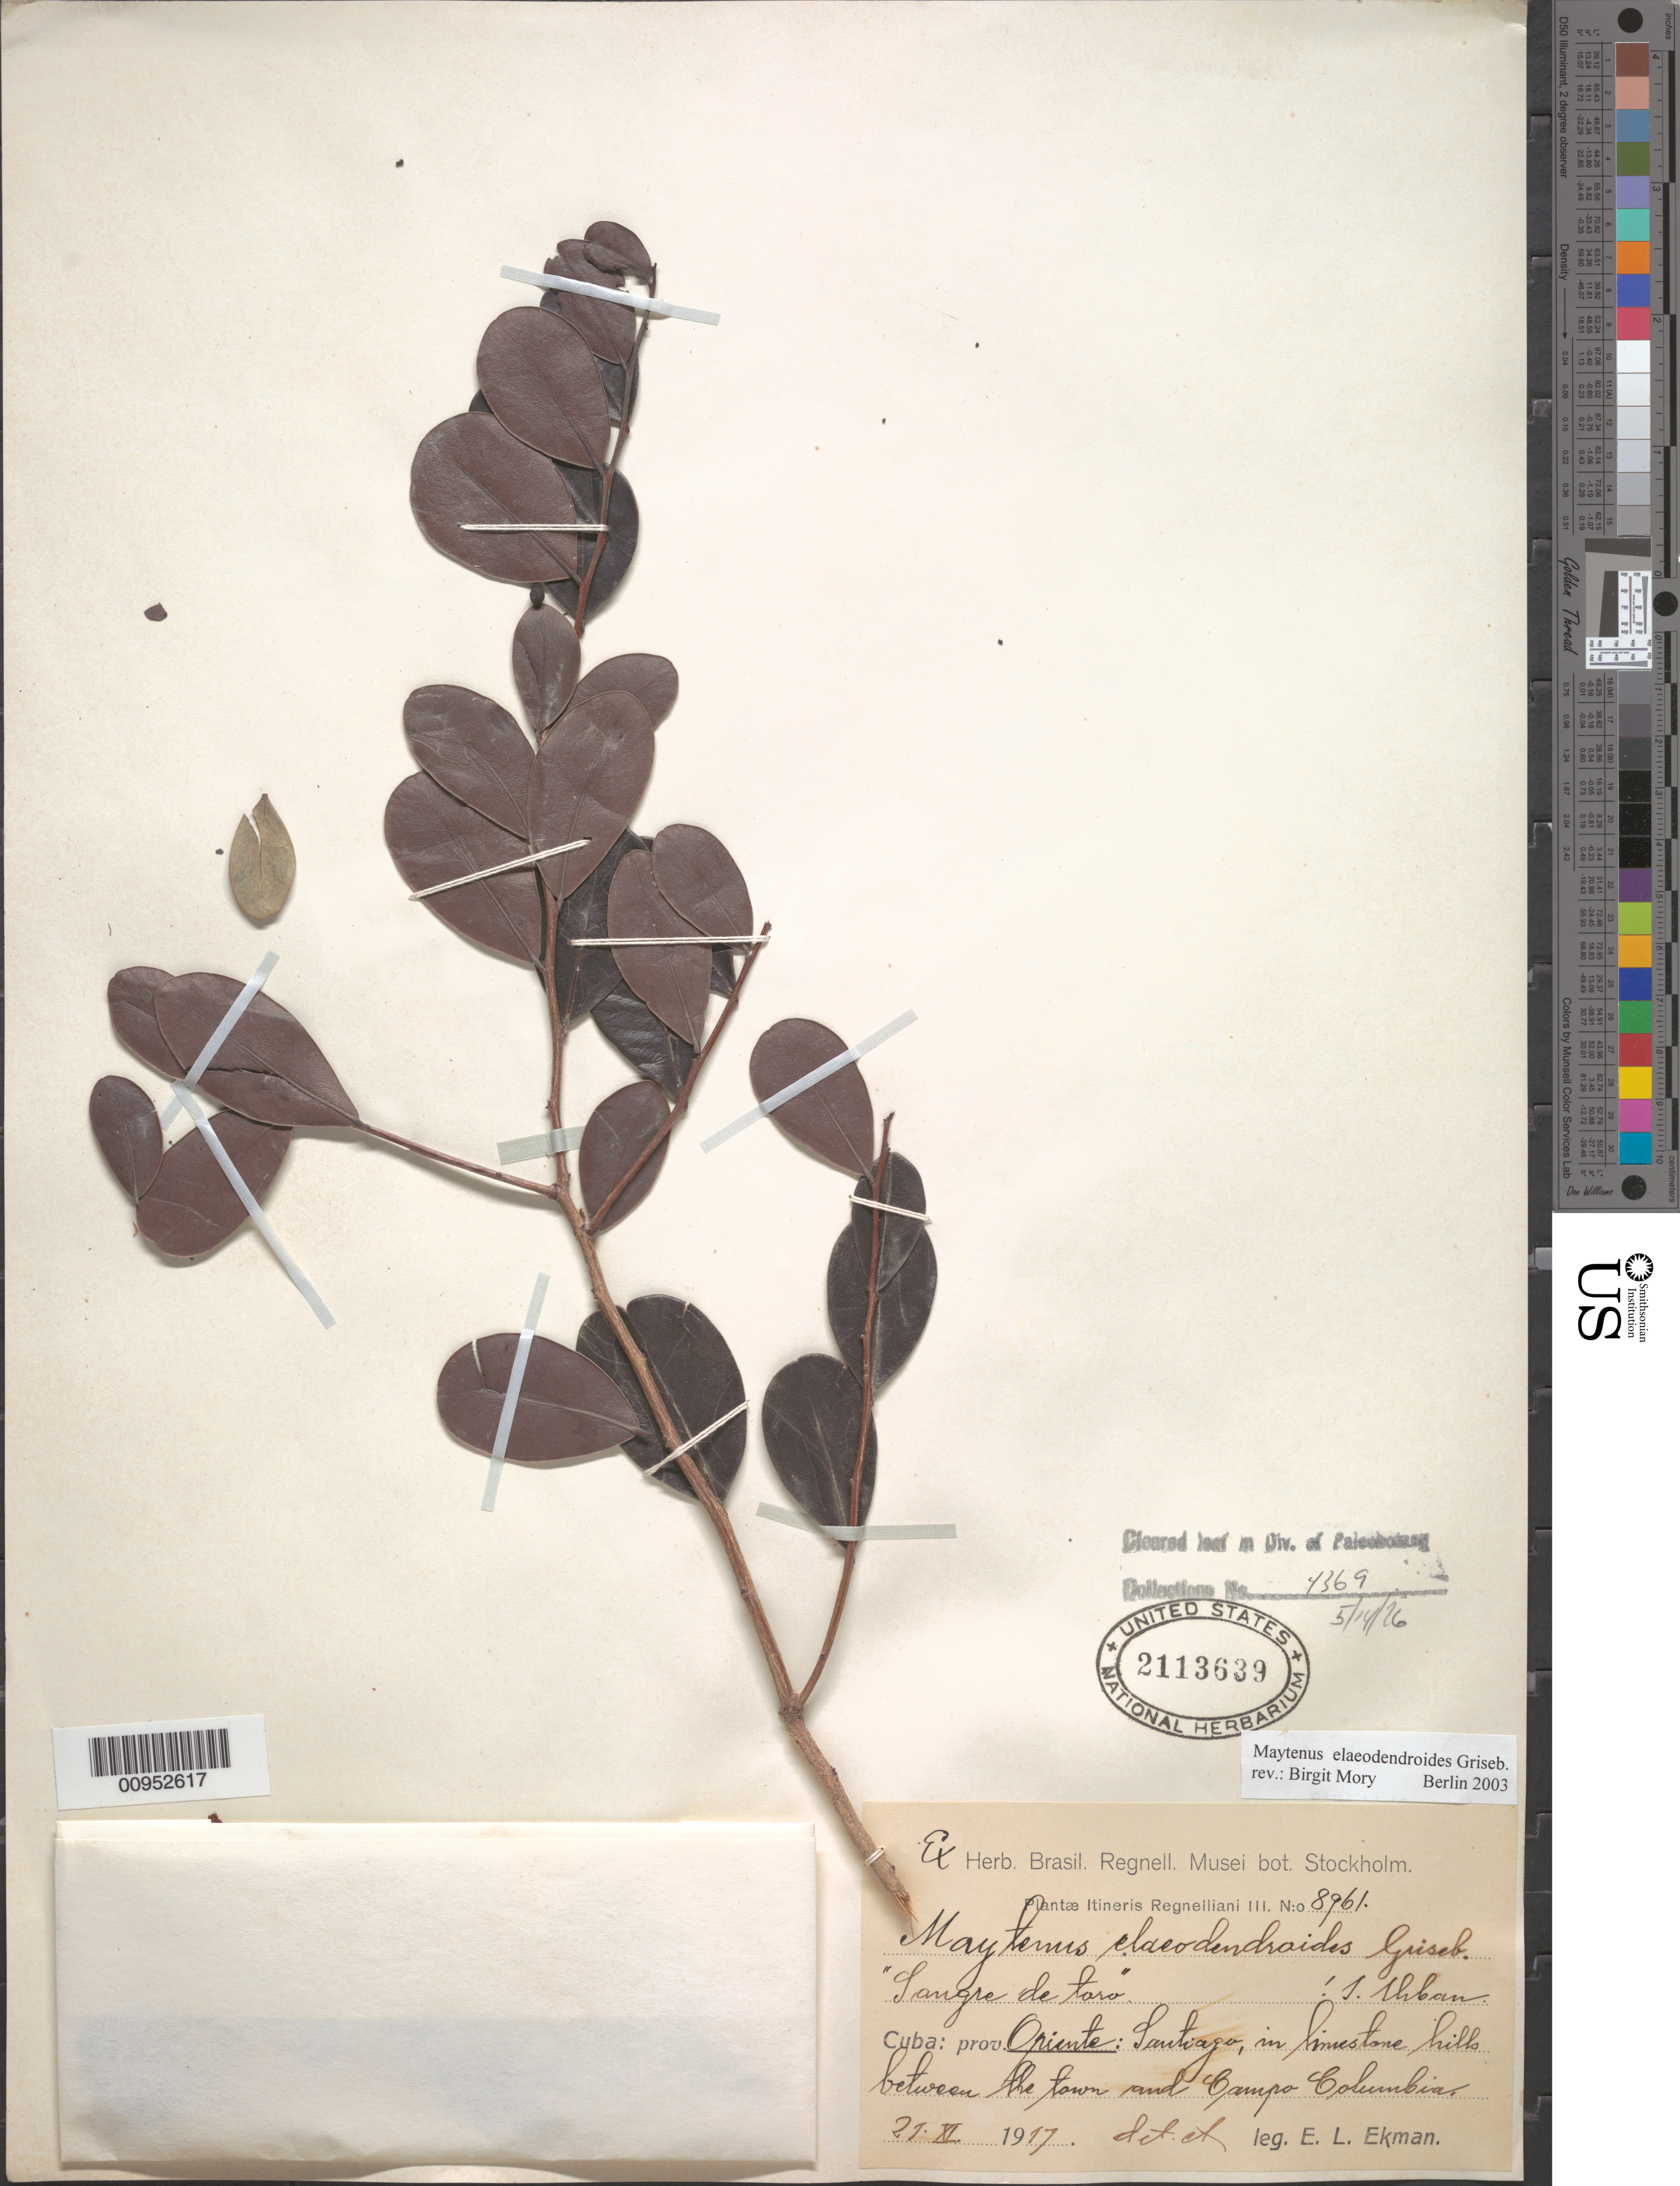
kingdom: Plantae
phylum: Tracheophyta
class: Magnoliopsida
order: Celastrales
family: Celastraceae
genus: Maytenus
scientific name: Maytenus elaeodendroides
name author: Griseb.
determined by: Mory, B.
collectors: E. L. Ekman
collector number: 8961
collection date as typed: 21 Nov 1917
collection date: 1917-01-21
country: Cuba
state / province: Santiago de Cuba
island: Cuba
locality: Santiago, between the town and Campo Columbia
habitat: Limestone hills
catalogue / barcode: US 2113639